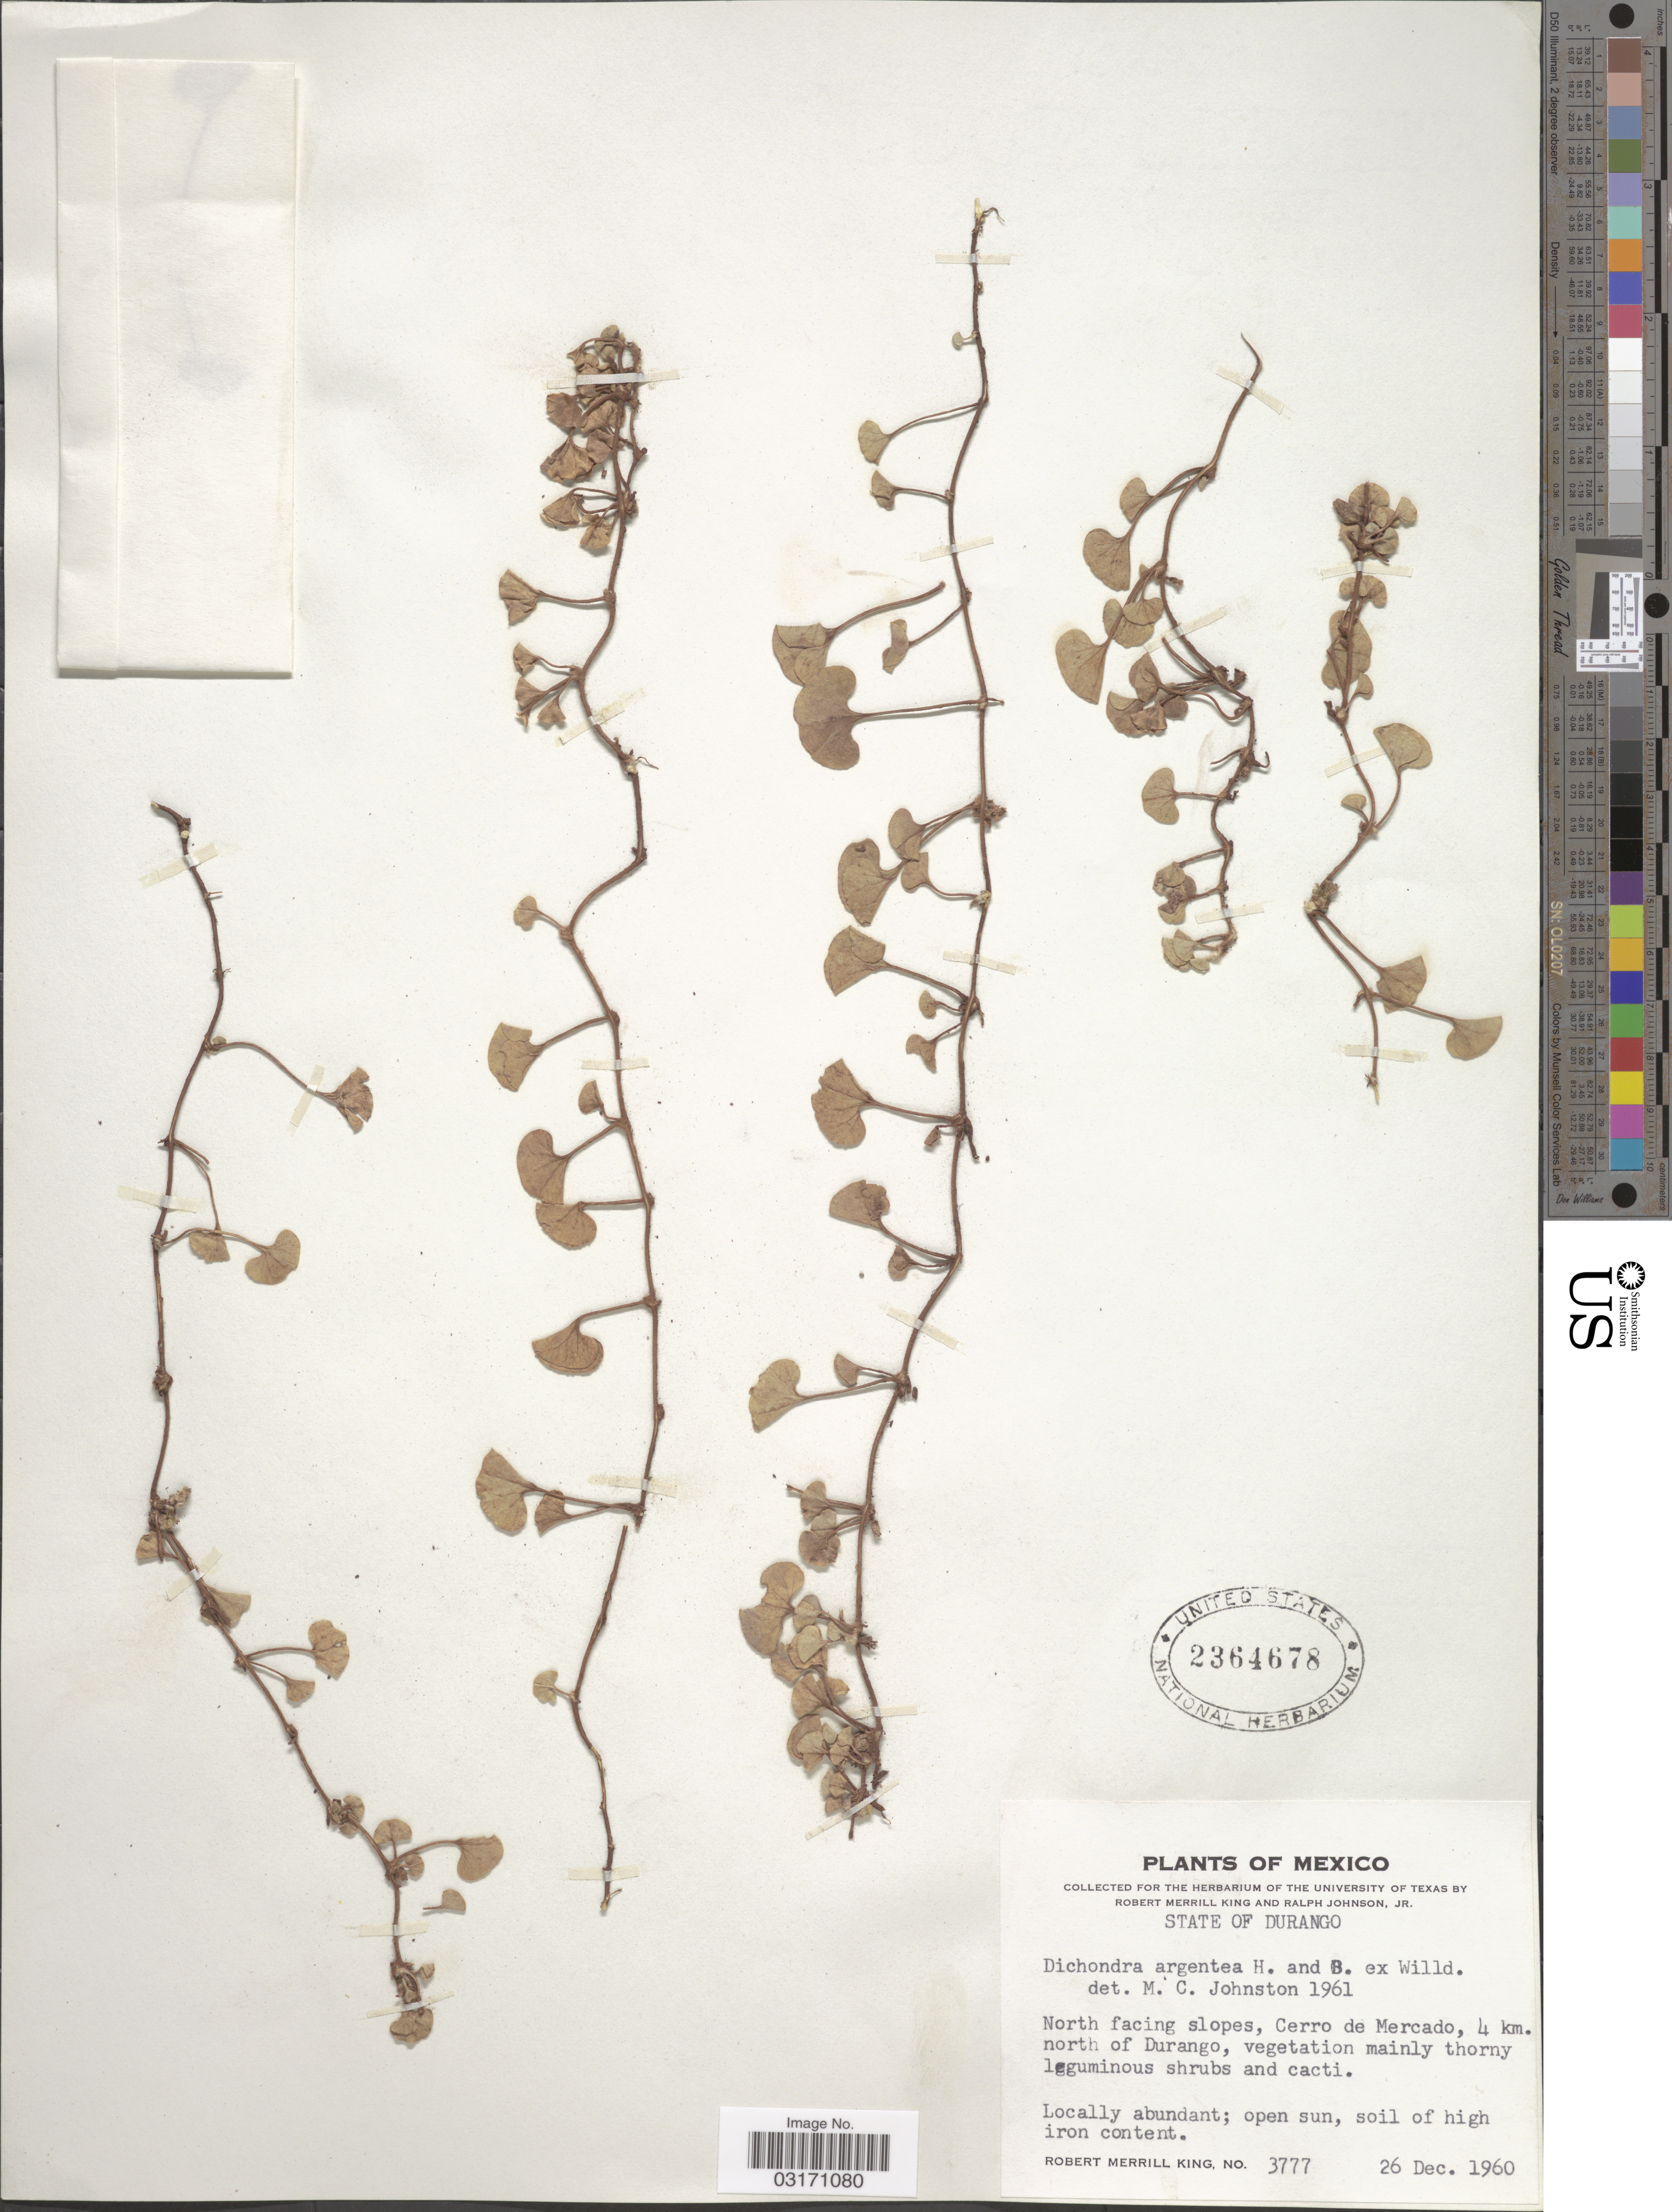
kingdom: Plantae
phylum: Tracheophyta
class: Magnoliopsida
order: Solanales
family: Convolvulaceae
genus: Dichondra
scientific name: Dichondra argentea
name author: Humb. & Bonpl. ex Willd.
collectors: R. M. King & R. Johnson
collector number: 3777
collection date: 1960-12-26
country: Mexico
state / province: Durango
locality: North facing slopes, Cerro de Mercado, 4 km. north of Durango.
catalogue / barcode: US 2364678